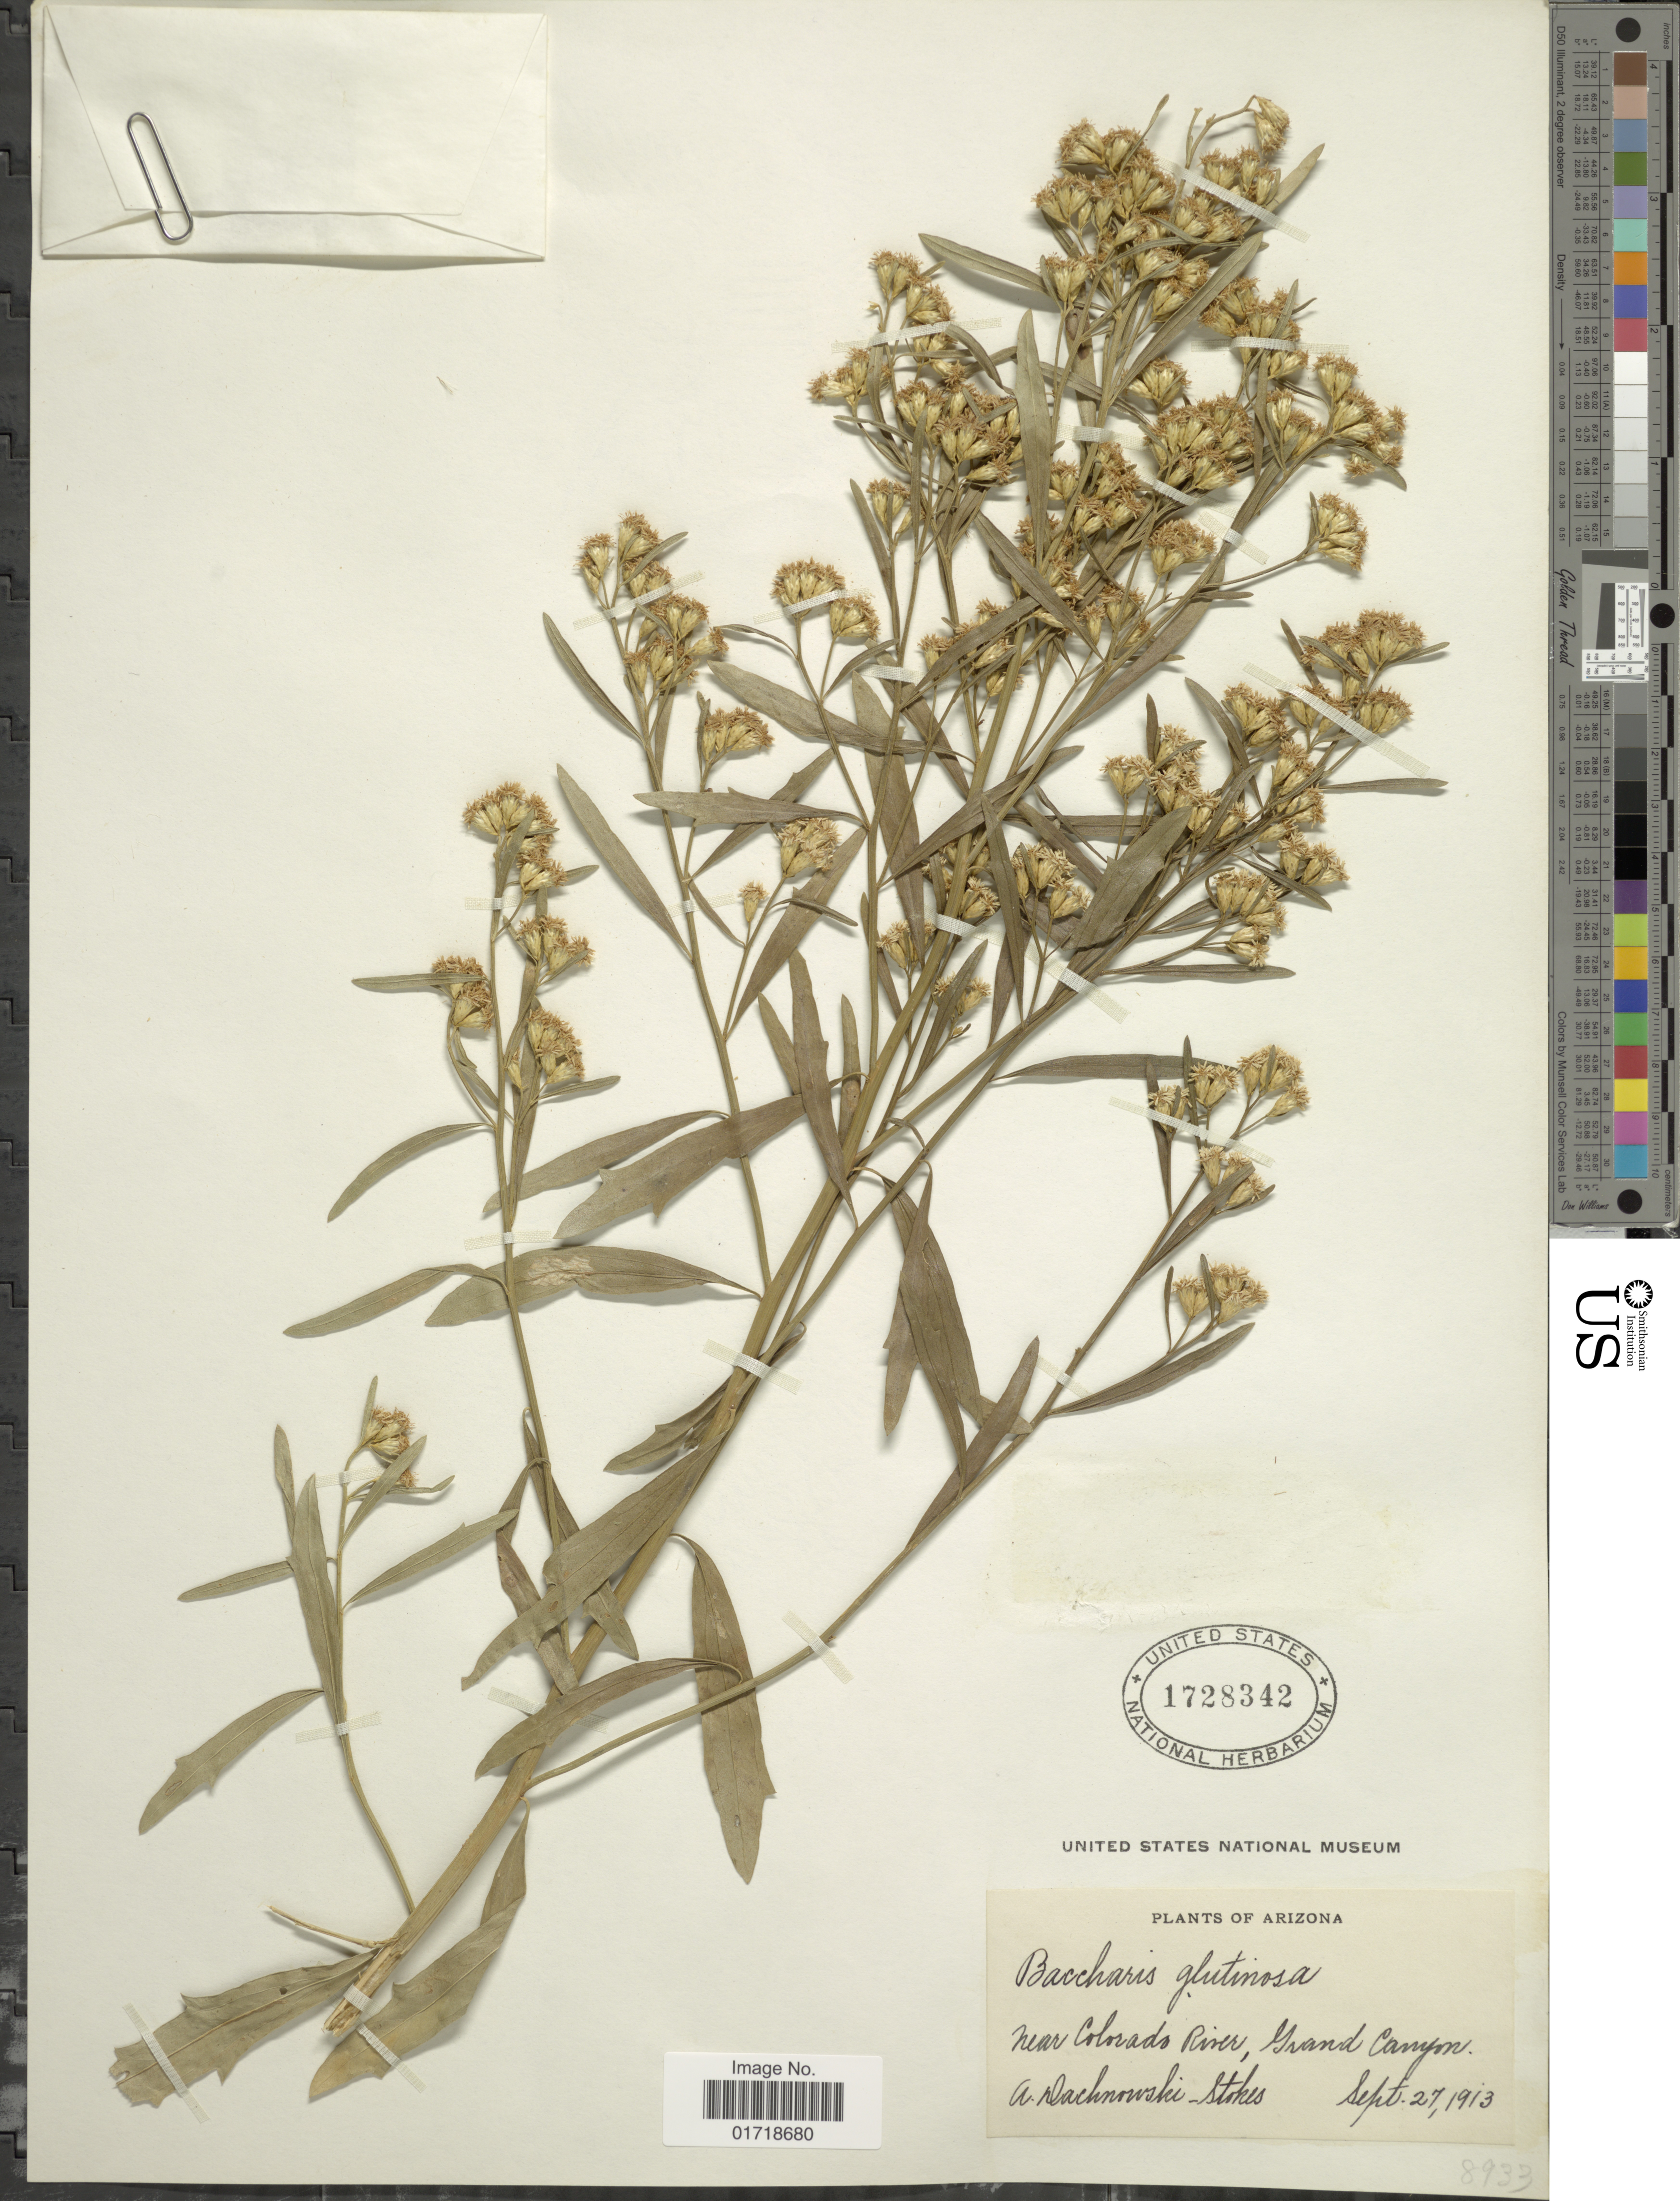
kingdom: Plantae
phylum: Tracheophyta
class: Magnoliopsida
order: Asterales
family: Asteraceae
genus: Baccharis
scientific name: Baccharis glutinosa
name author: Pers.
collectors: A. P. Dachnowski-Stokes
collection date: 1913-09-27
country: United States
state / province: Arizona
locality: Near Colorado River, Island Canyon.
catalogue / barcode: US 1728342